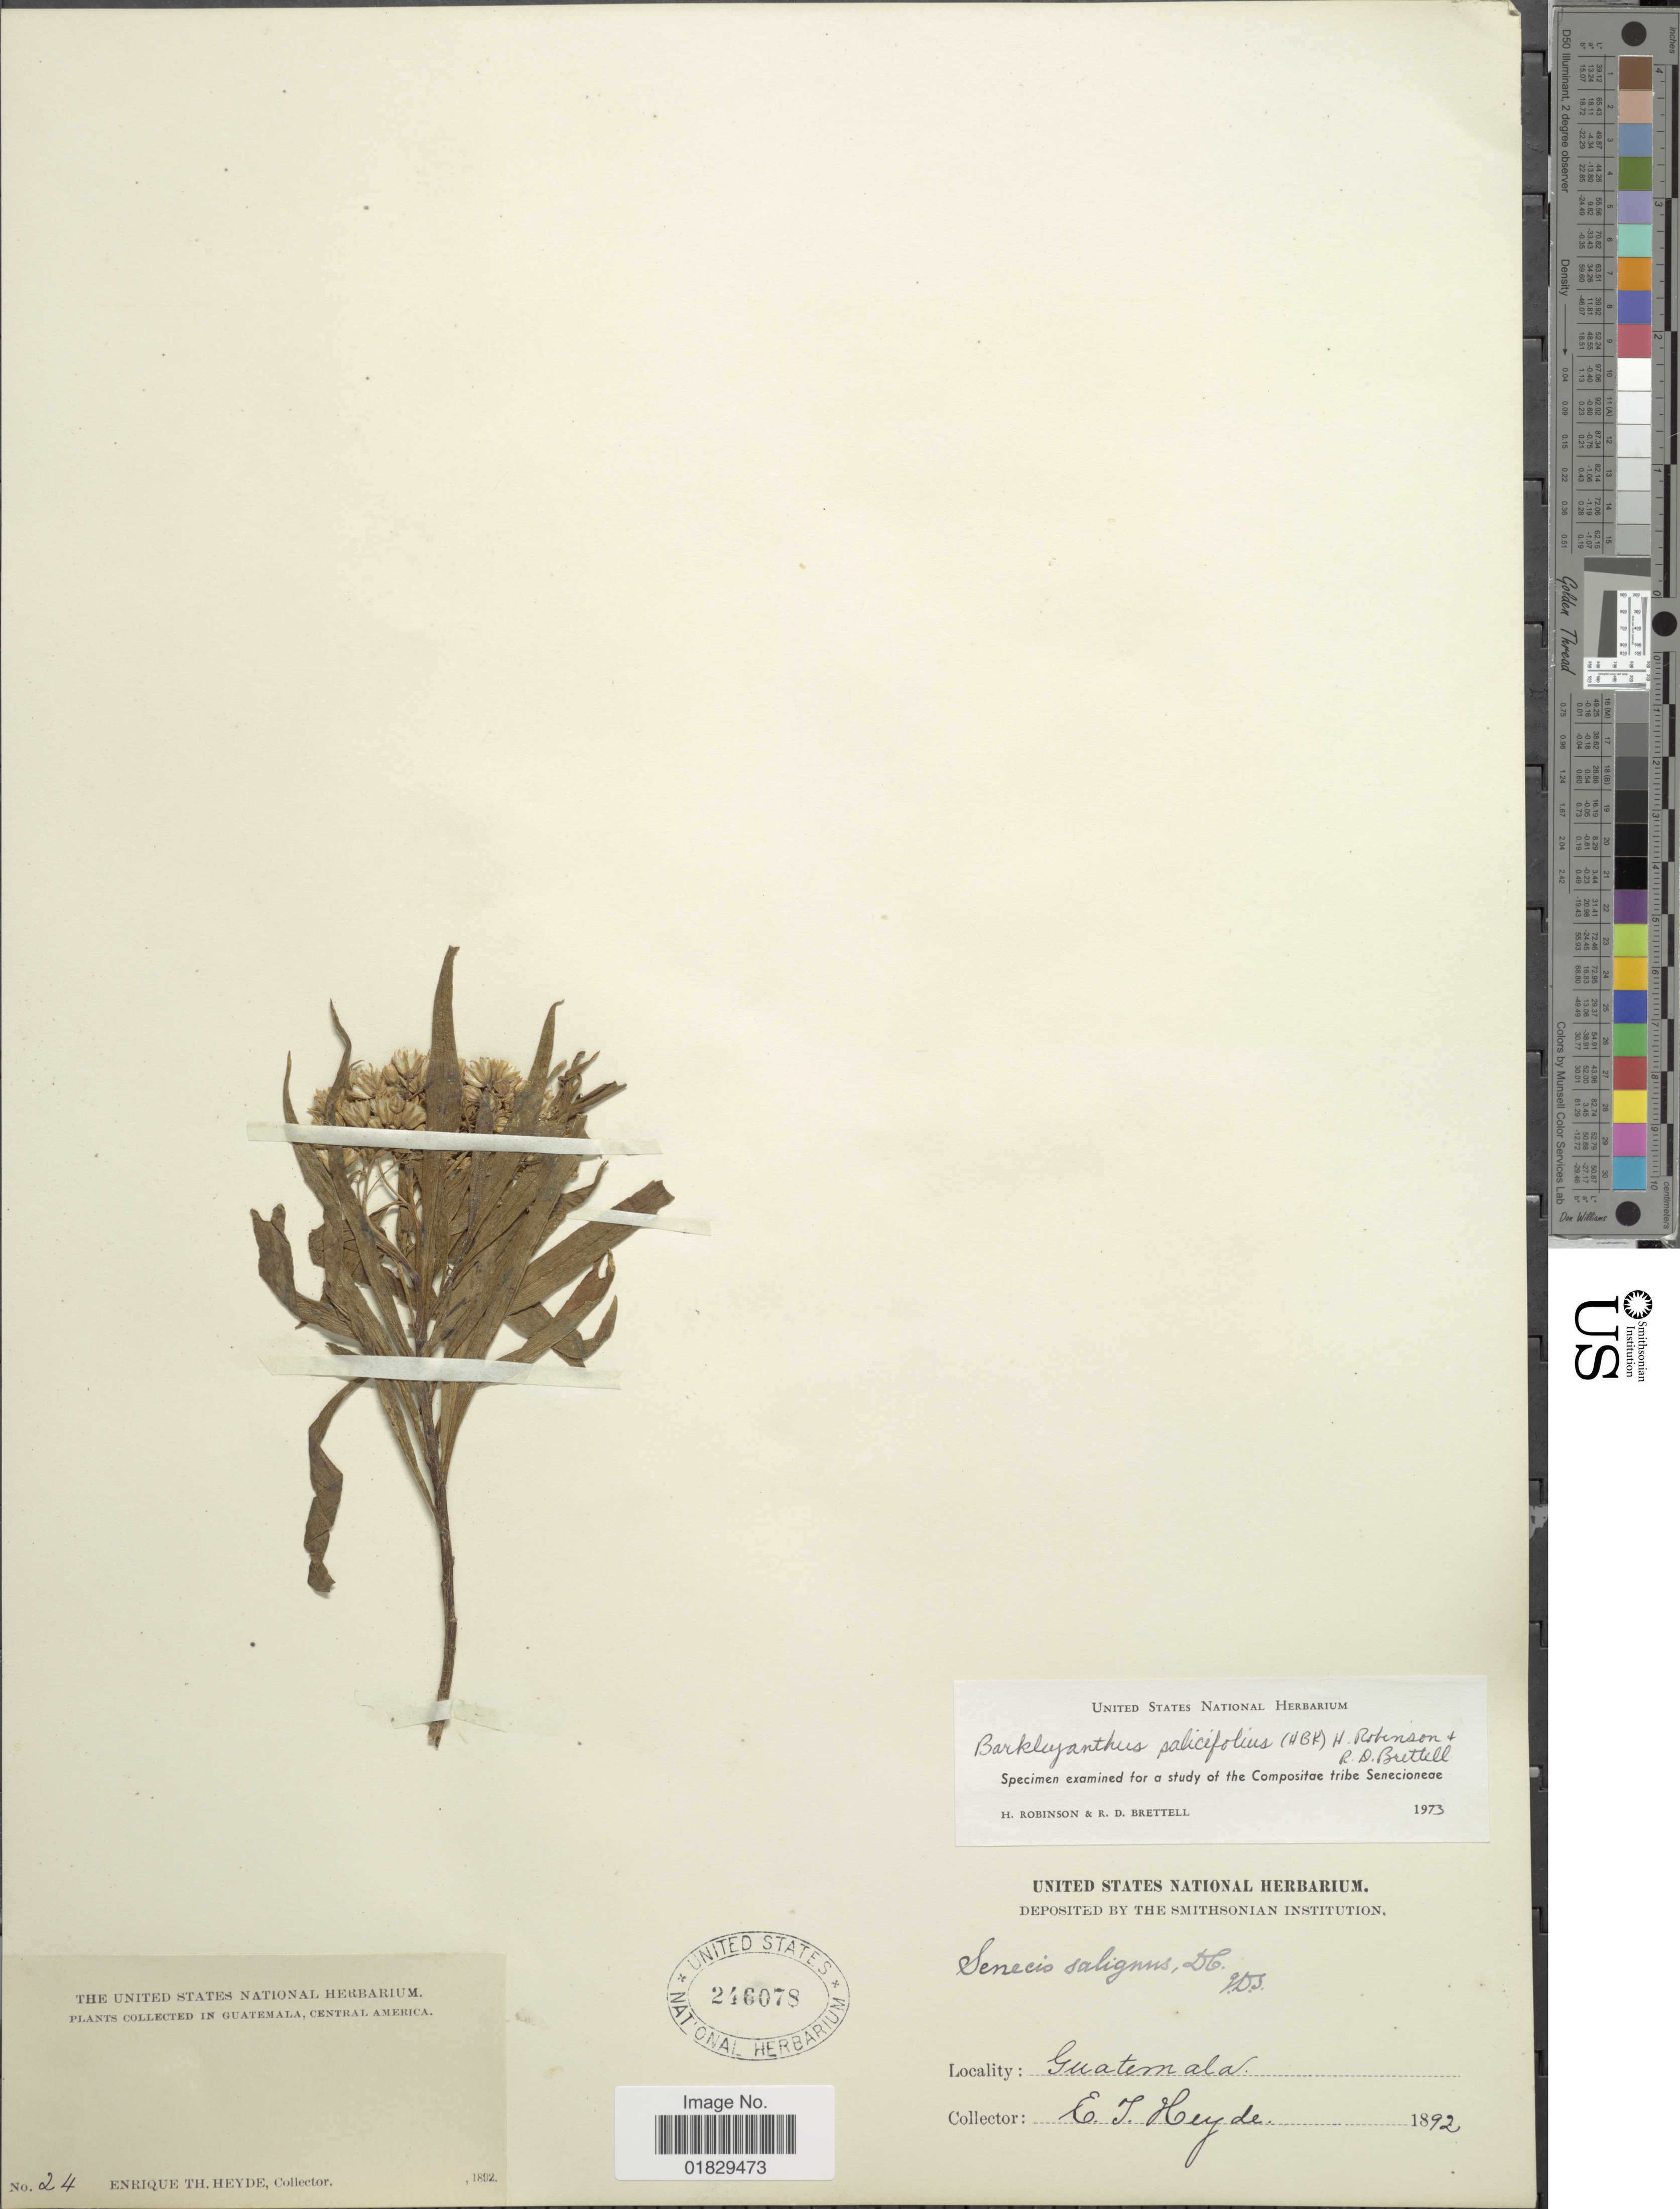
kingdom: Plantae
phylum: Tracheophyta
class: Magnoliopsida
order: Asterales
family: Asteraceae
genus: Barkleyanthus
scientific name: Barkleyanthus salicifolius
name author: (Kunth) H. Rob. & Brettell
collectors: E. T. Heyde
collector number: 24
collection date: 1892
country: Guatemala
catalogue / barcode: US 246078